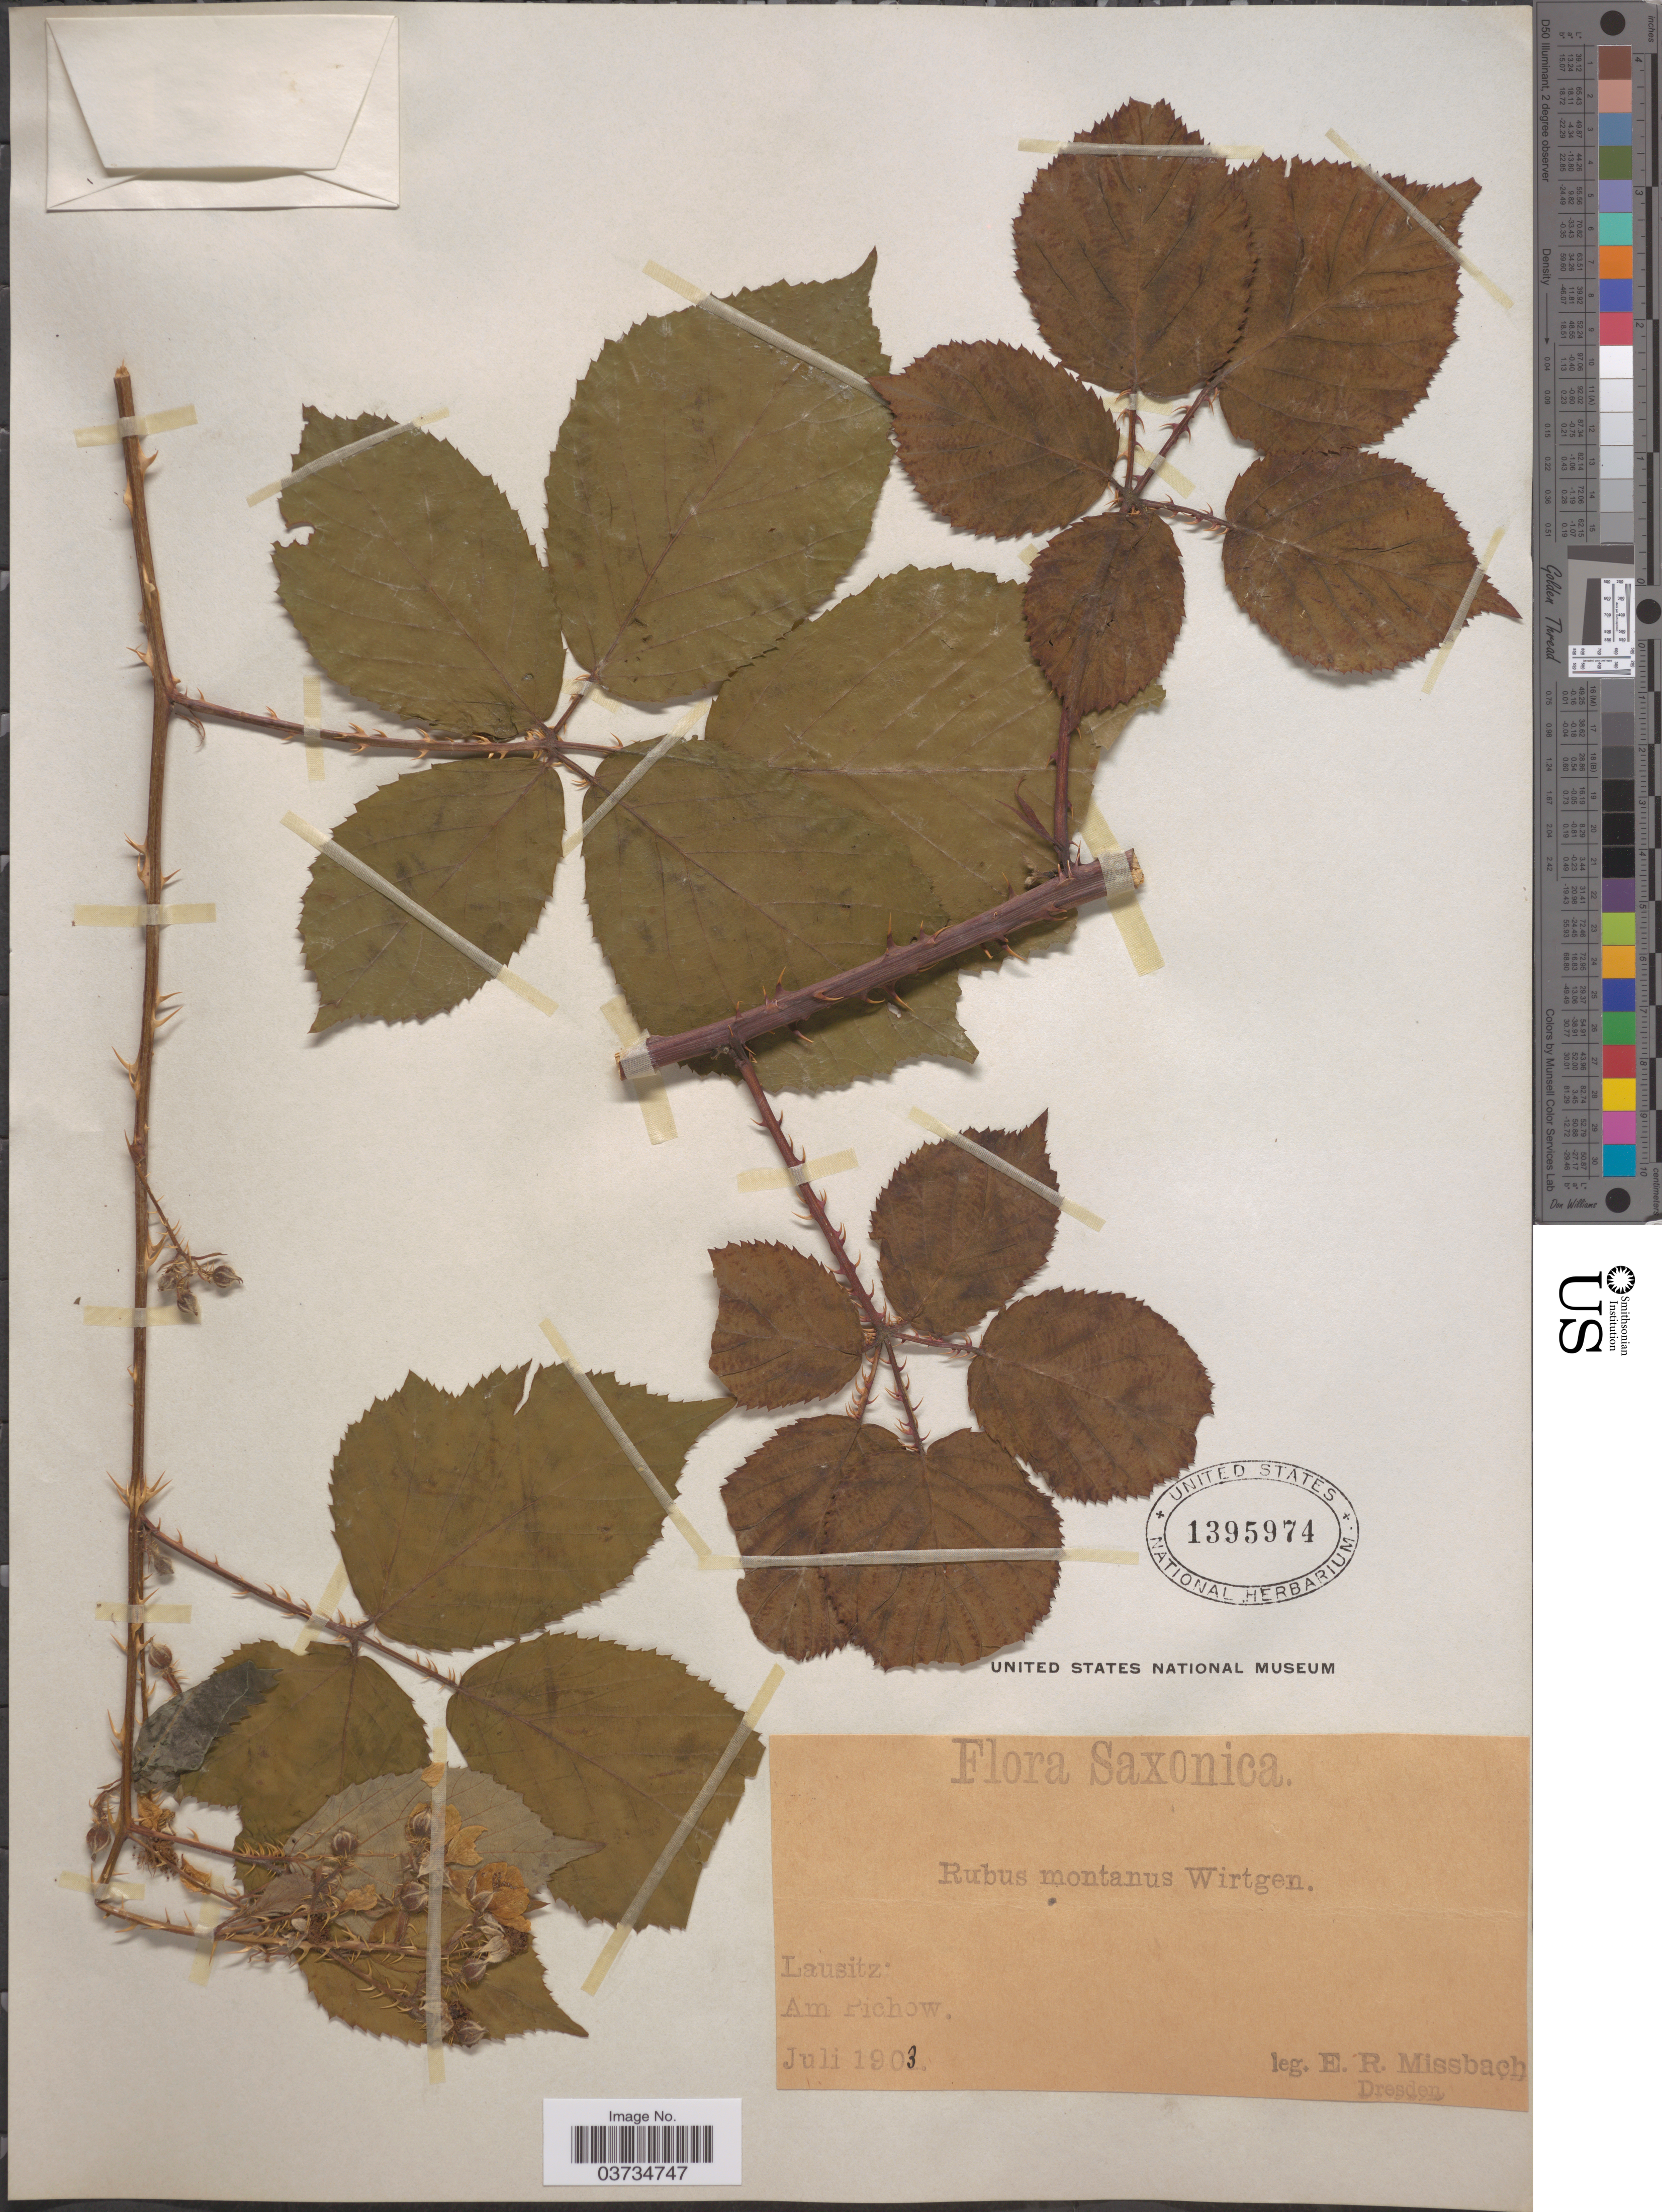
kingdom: Plantae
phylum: Tracheophyta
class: Magnoliopsida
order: Rosales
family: Rosaceae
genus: Rubus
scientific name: Rubus montanus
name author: (Porter) Porter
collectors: E. Missbach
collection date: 1903-07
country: Germany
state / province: Niedersachsen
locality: Saxonica. Lausitz. Am Pichow.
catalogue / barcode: US 1395974